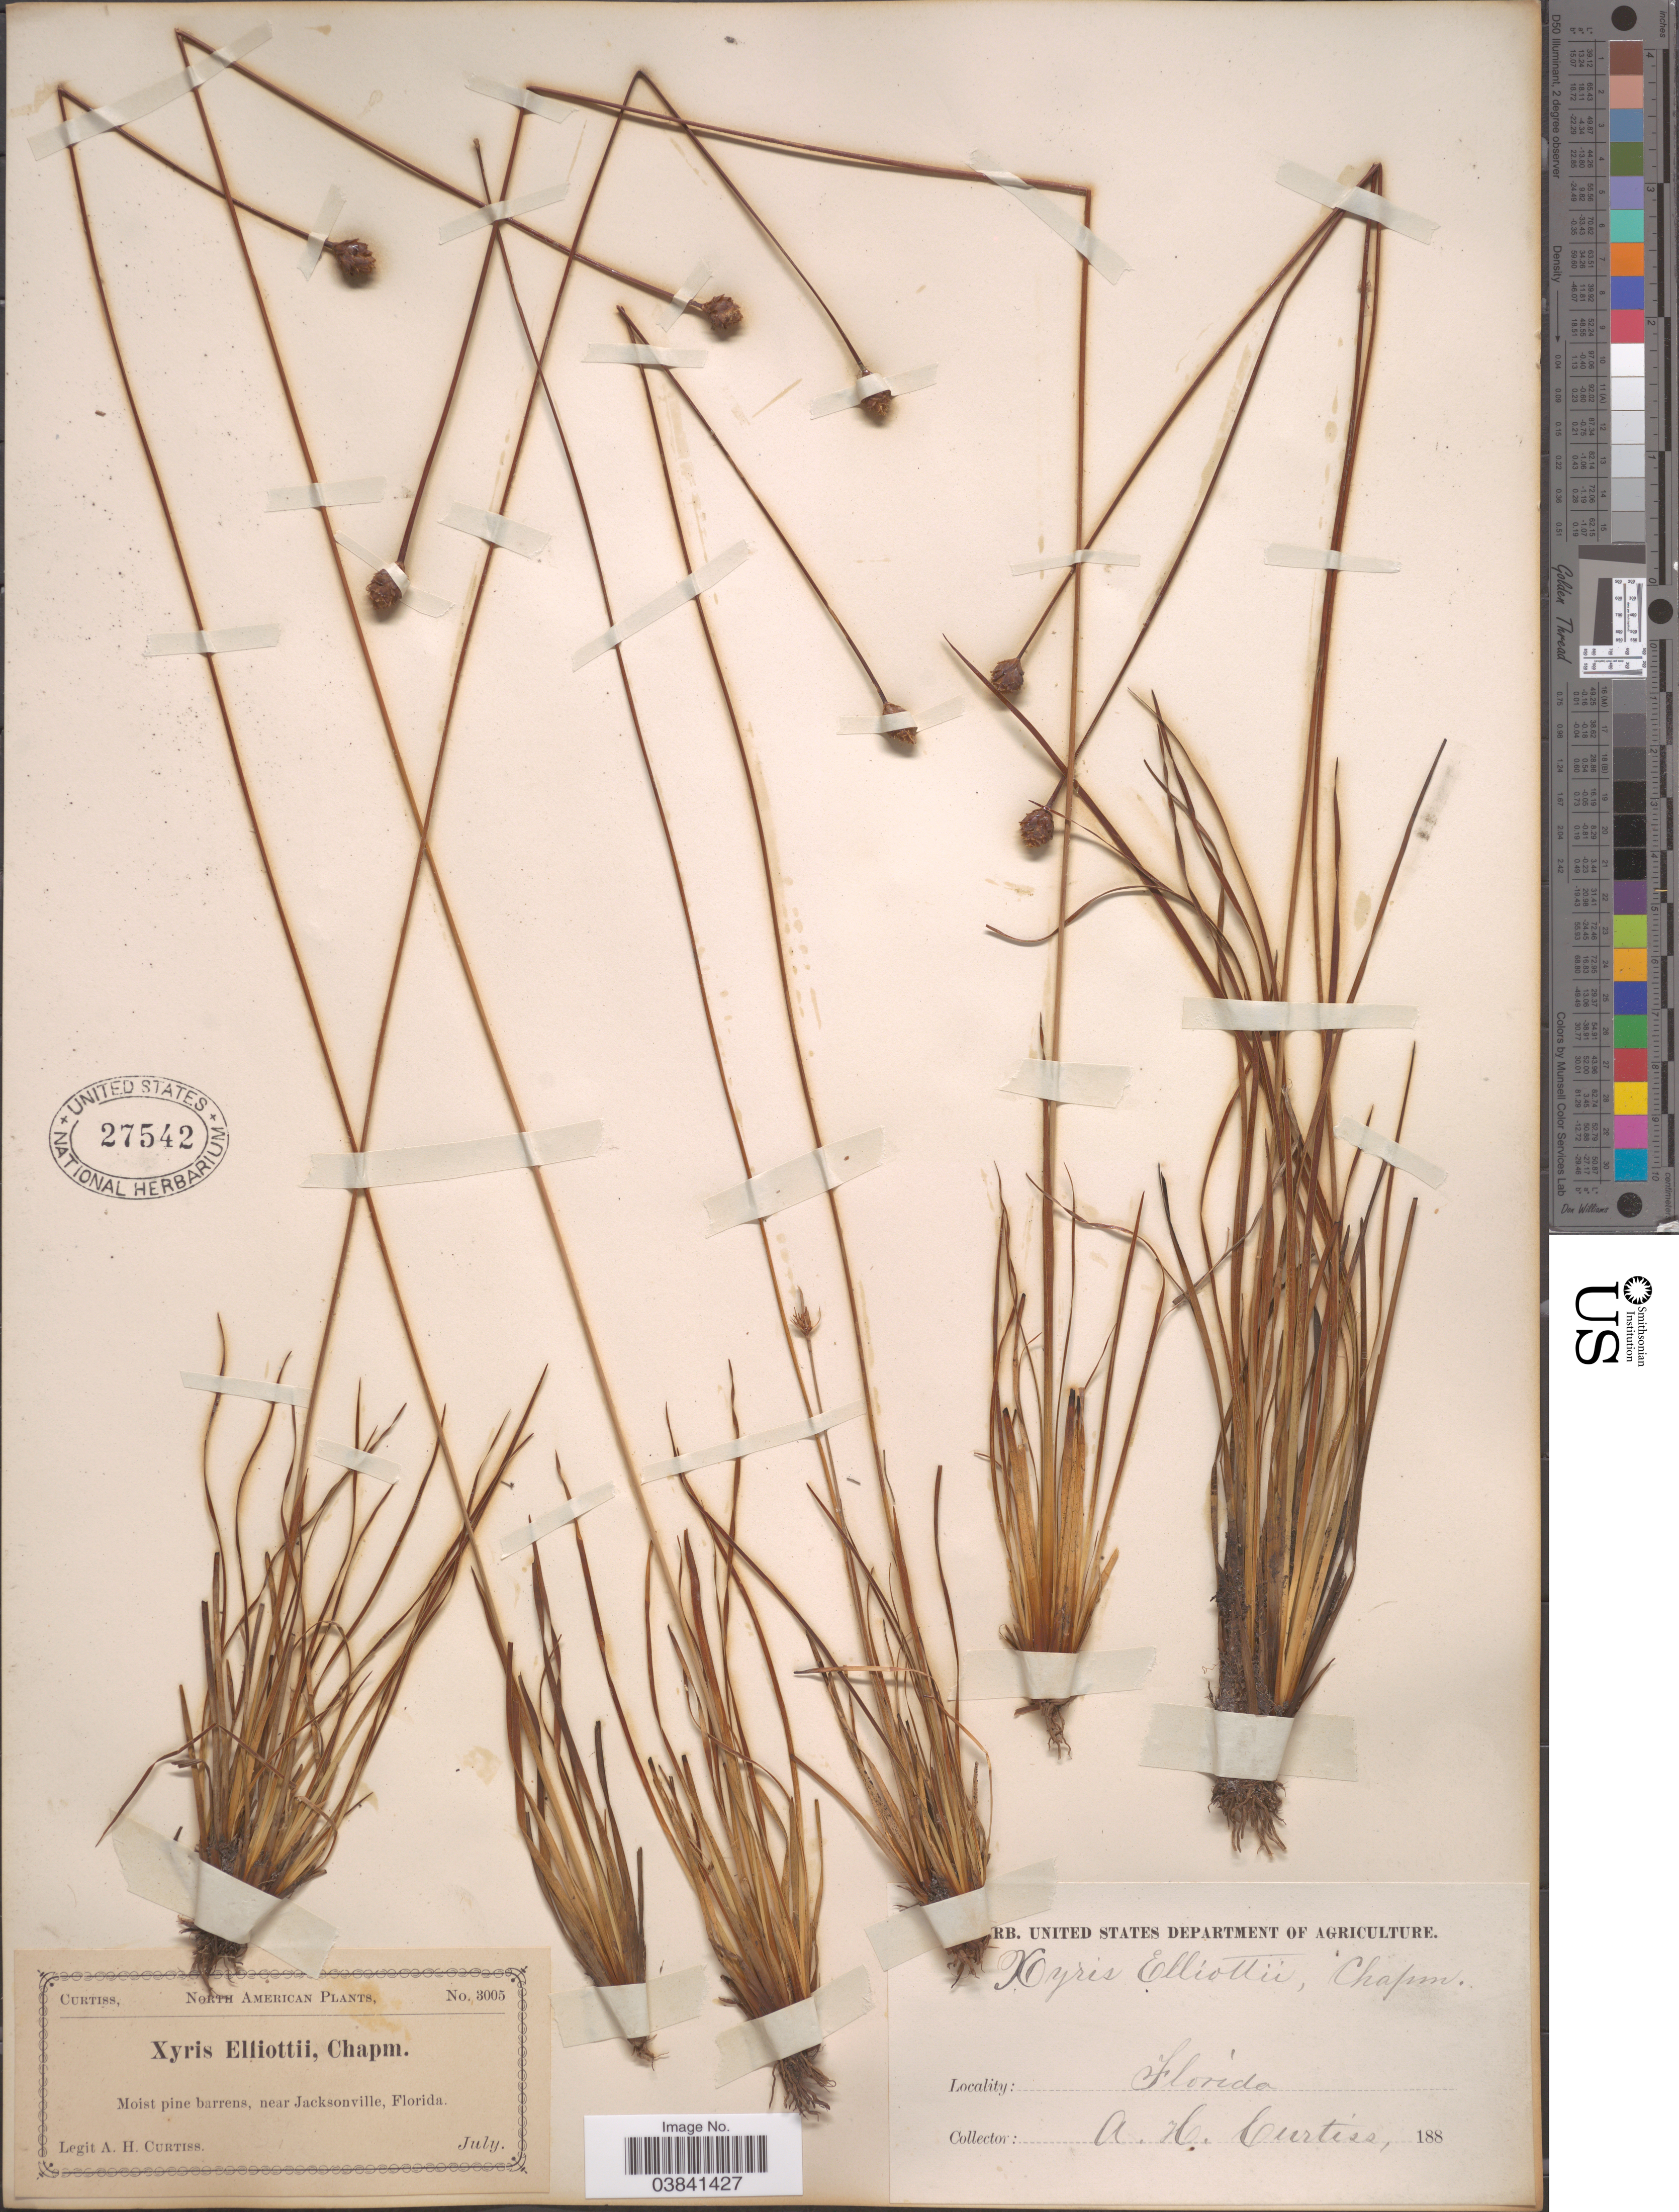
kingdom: Plantae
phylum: Tracheophyta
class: Liliopsida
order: Poales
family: Xyridaceae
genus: Xyris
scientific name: Xyris elliottii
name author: Chapm.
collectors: A. H. Curtiss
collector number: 3005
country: United States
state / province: Florida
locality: Moist pine barrens, near Jacksonville.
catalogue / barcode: US 27542